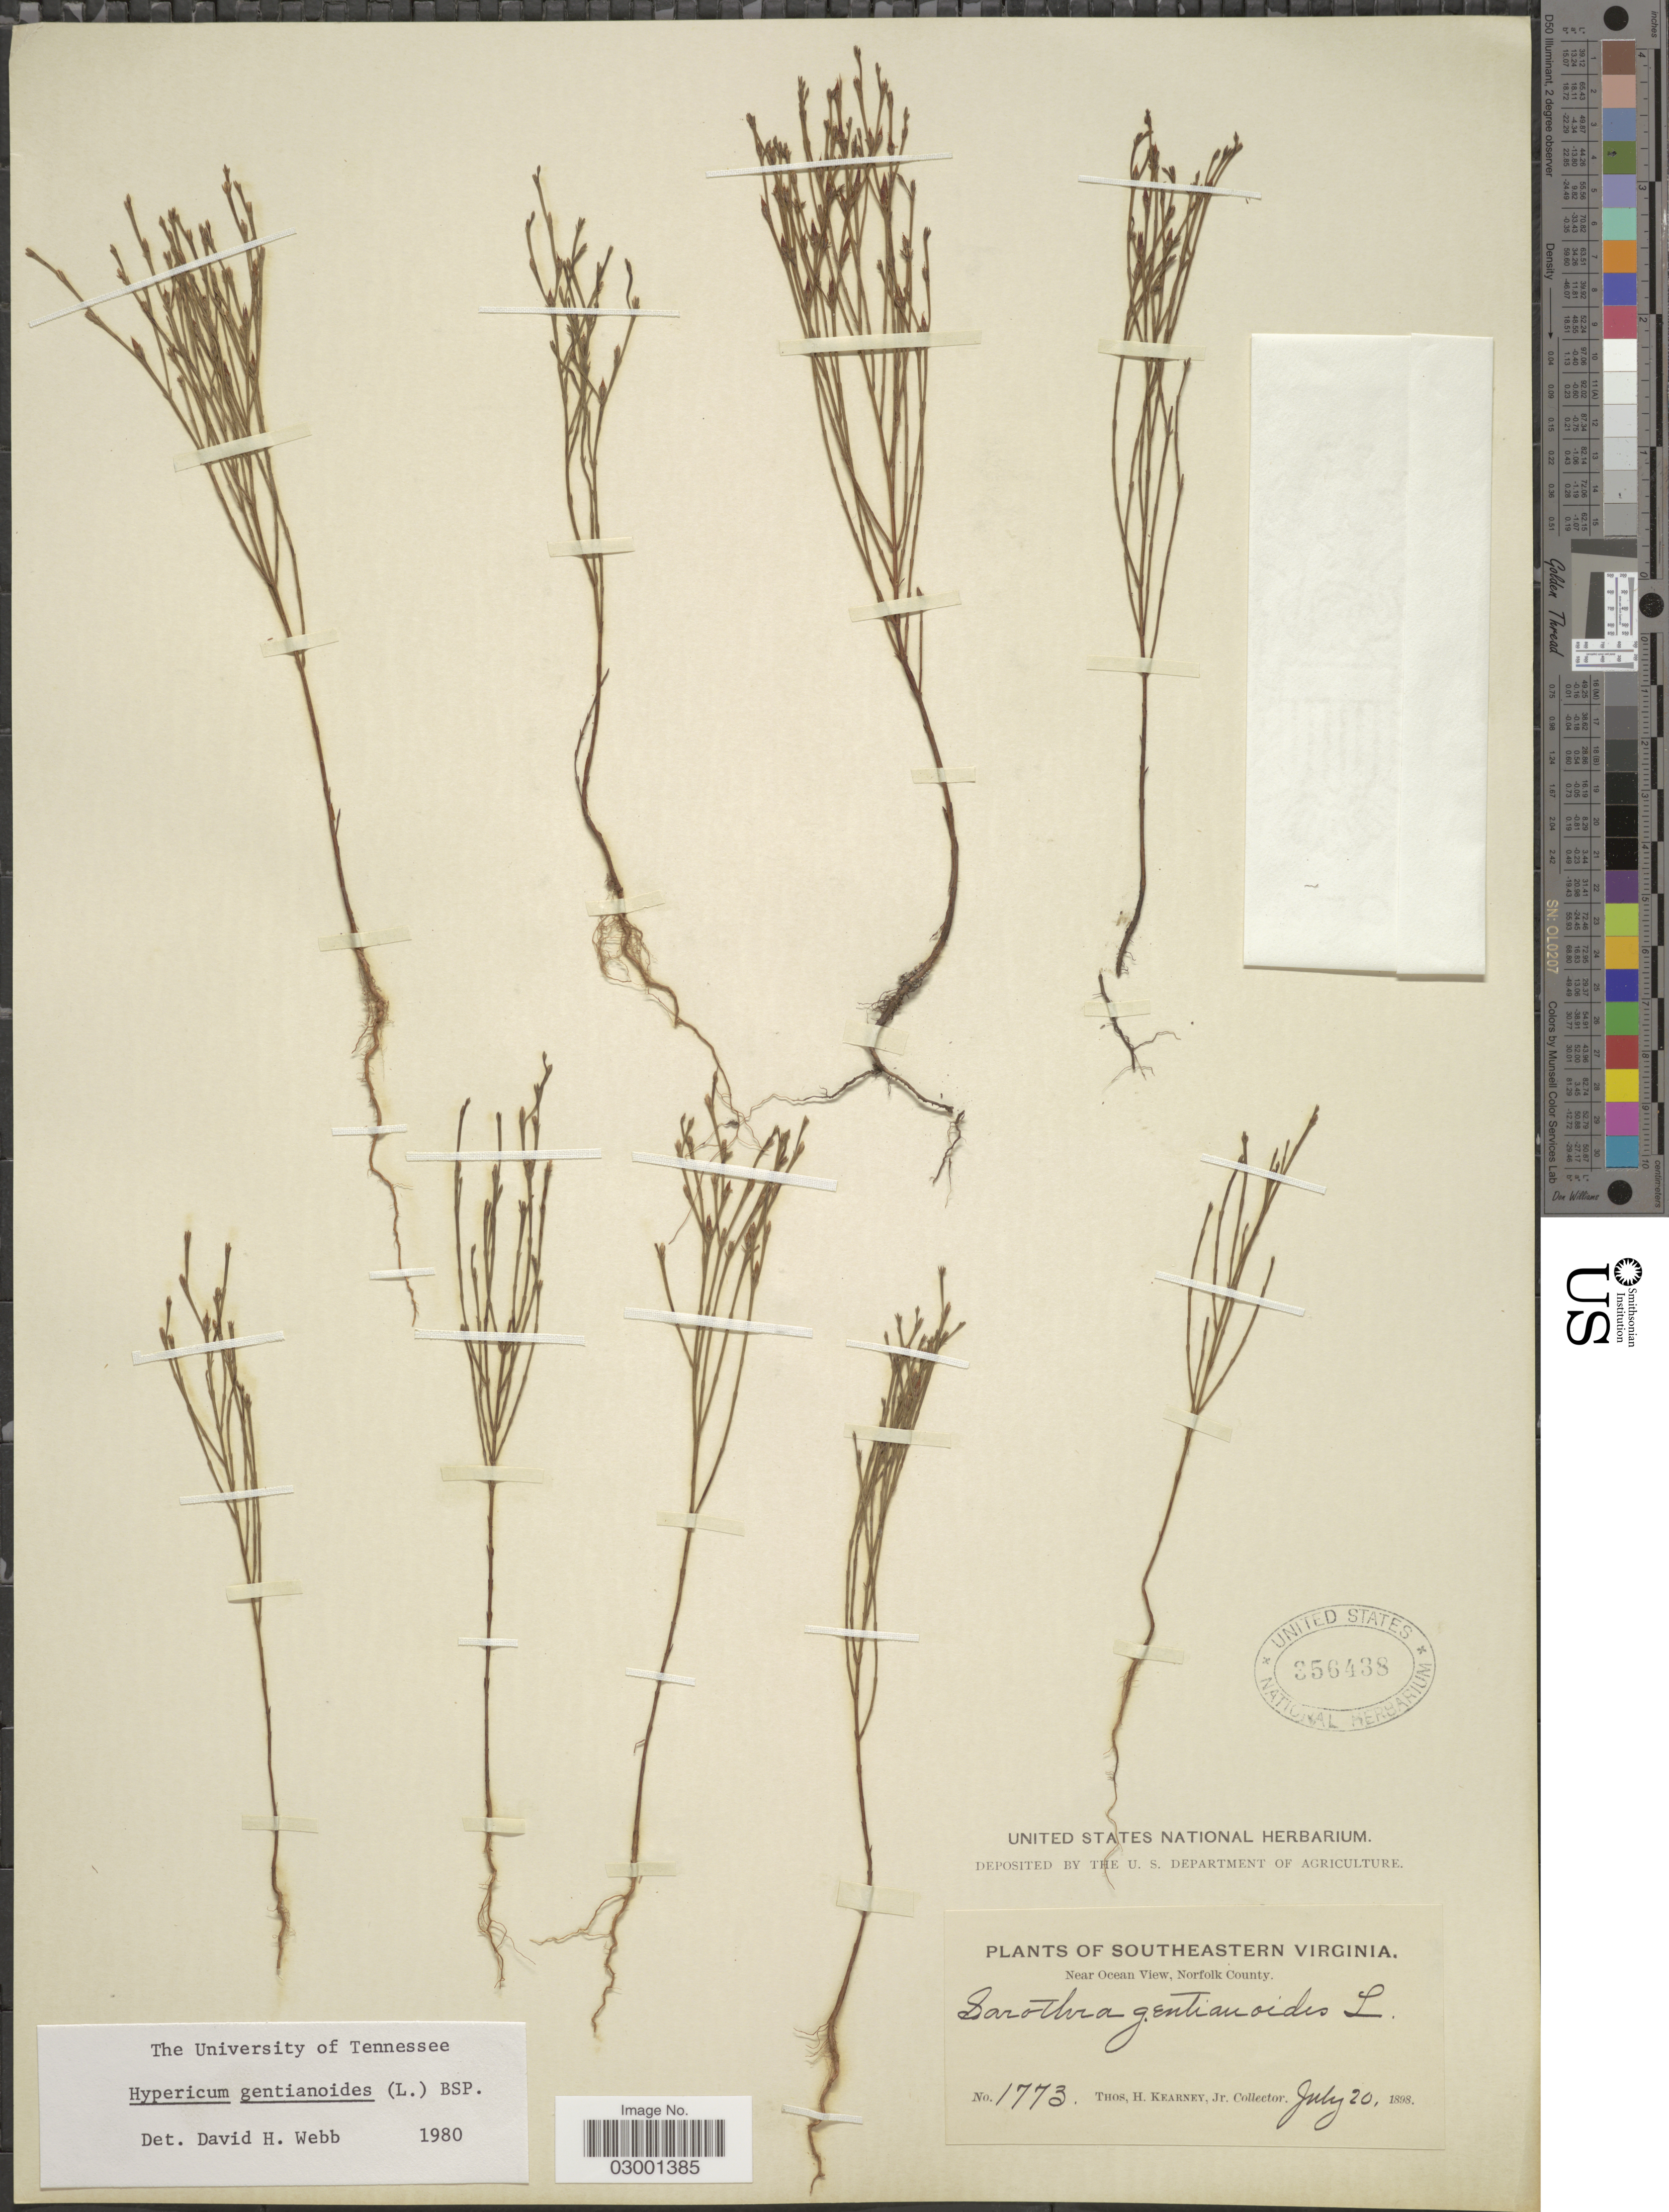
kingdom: Plantae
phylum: Tracheophyta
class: Magnoliopsida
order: Malpighiales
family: Hypericaceae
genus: Hypericum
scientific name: Hypericum gentianoides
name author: (L.) Britton, Stearns & Poggenb.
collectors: T. H. Kearney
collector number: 1773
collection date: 1898-07-20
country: United States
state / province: Virginia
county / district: City of Norfolk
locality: Southeastern Virginia. Near Ocean View, Norfolk County.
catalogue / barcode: US 356438